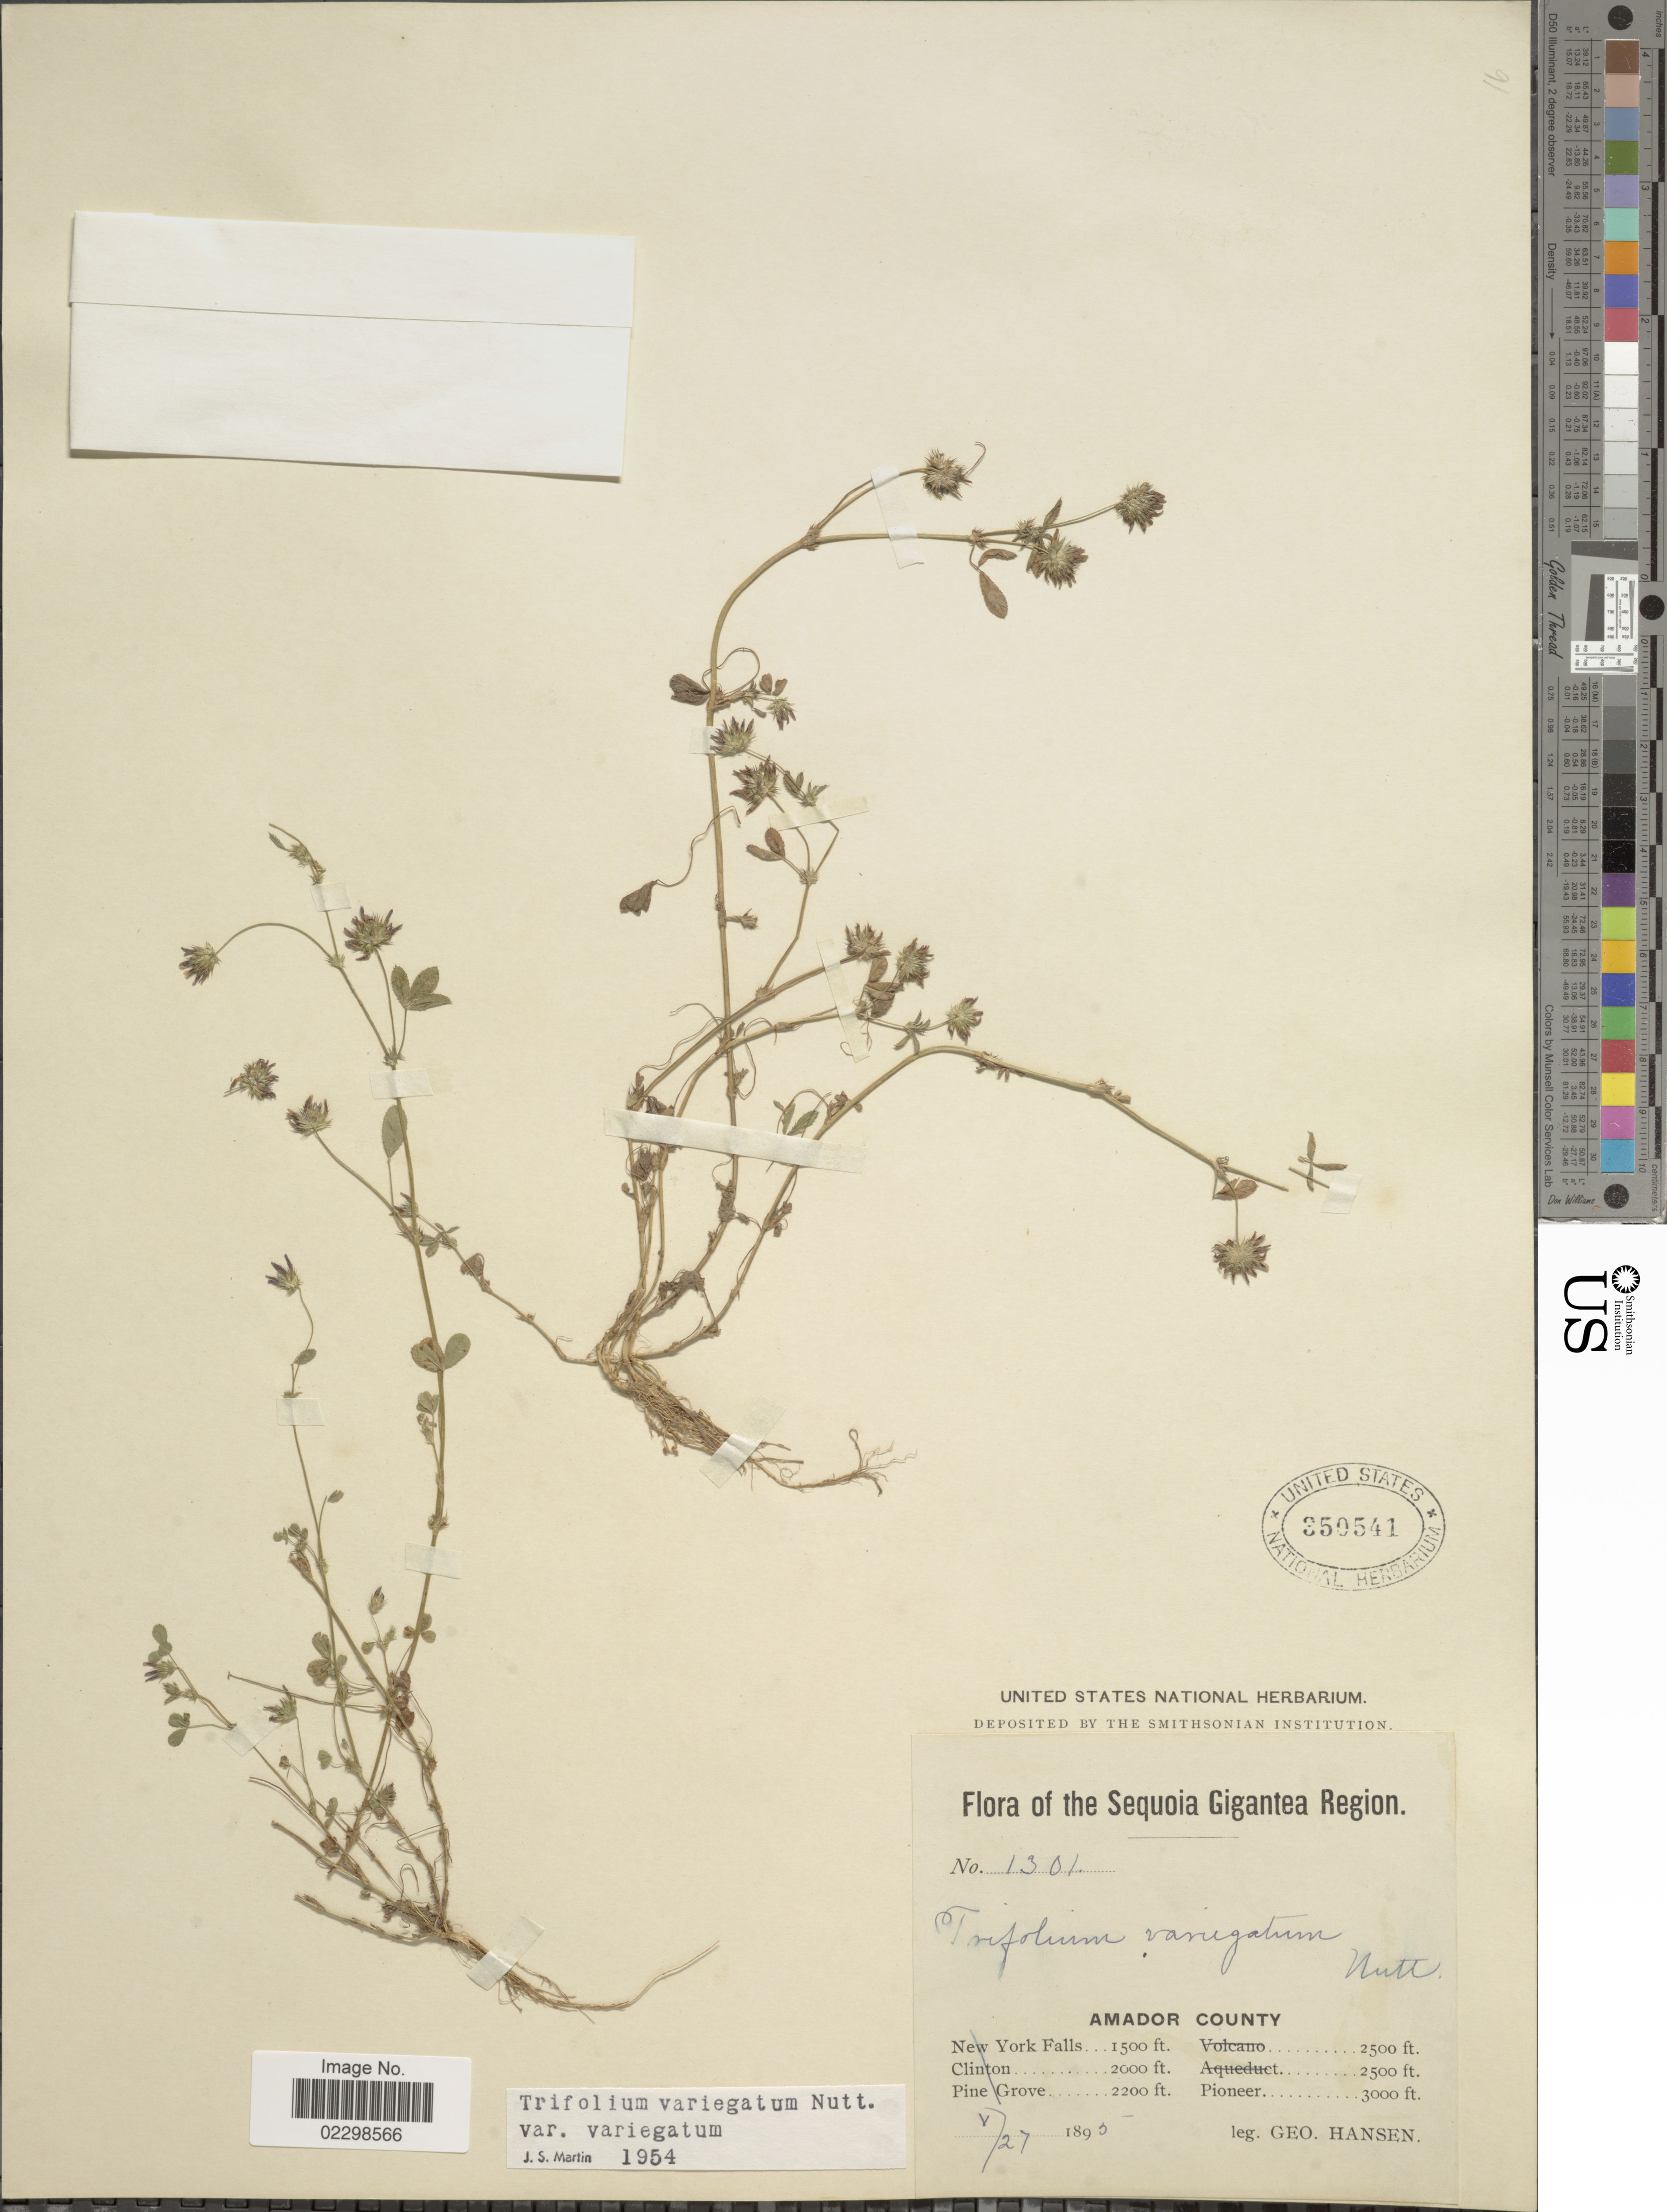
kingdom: Plantae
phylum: Tracheophyta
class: Magnoliopsida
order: Fabales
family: Fabaceae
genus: Trifolium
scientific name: Trifolium variegatum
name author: Nutt.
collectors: G. Hansen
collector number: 1301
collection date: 1895-05-27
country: United States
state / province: California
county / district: Amador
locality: Sequoia Gigatea Region, Amador County, Pioneer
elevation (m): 914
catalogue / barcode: US 350541